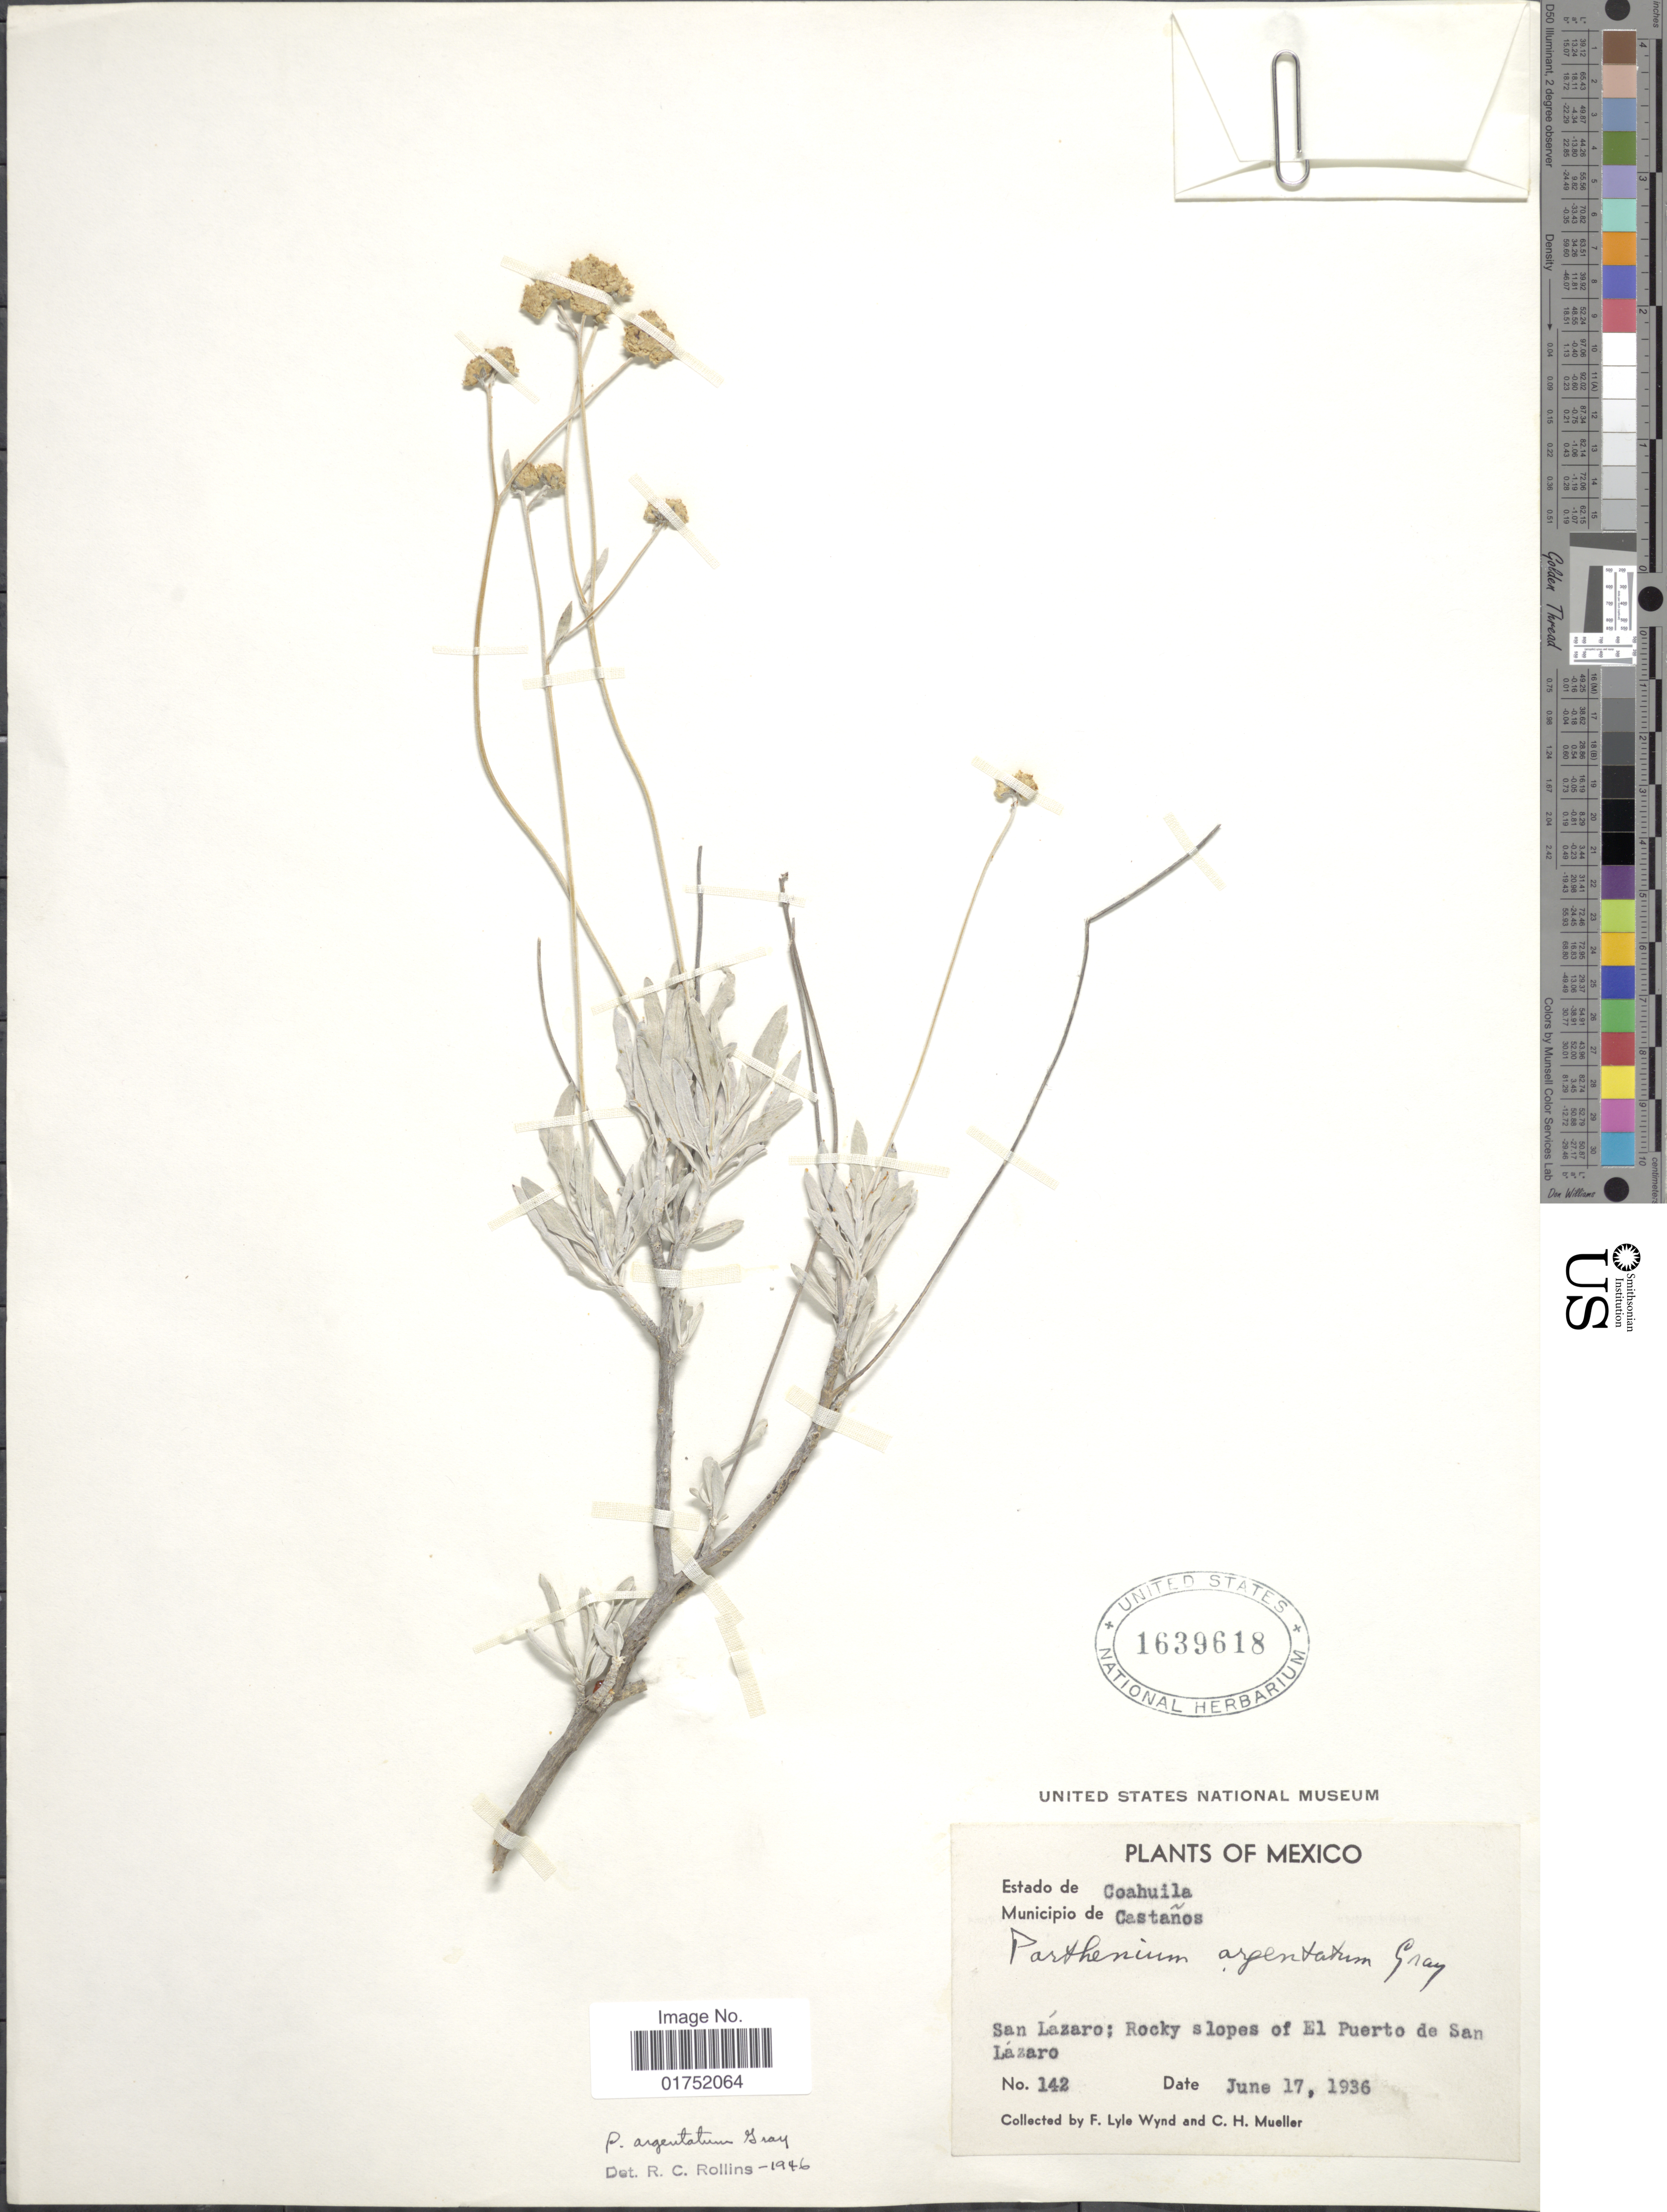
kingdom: Plantae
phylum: Tracheophyta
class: Magnoliopsida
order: Asterales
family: Asteraceae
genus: Parthenium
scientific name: Parthenium argentatum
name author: A. Gray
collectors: F. L. Wynd & C. H. Mueller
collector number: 142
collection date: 1936-06-17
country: Mexico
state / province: Coahuila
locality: Municipio de Castanos, San Lazaro, rocky slopes of El Puerto de San Lazaro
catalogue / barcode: US 1639618